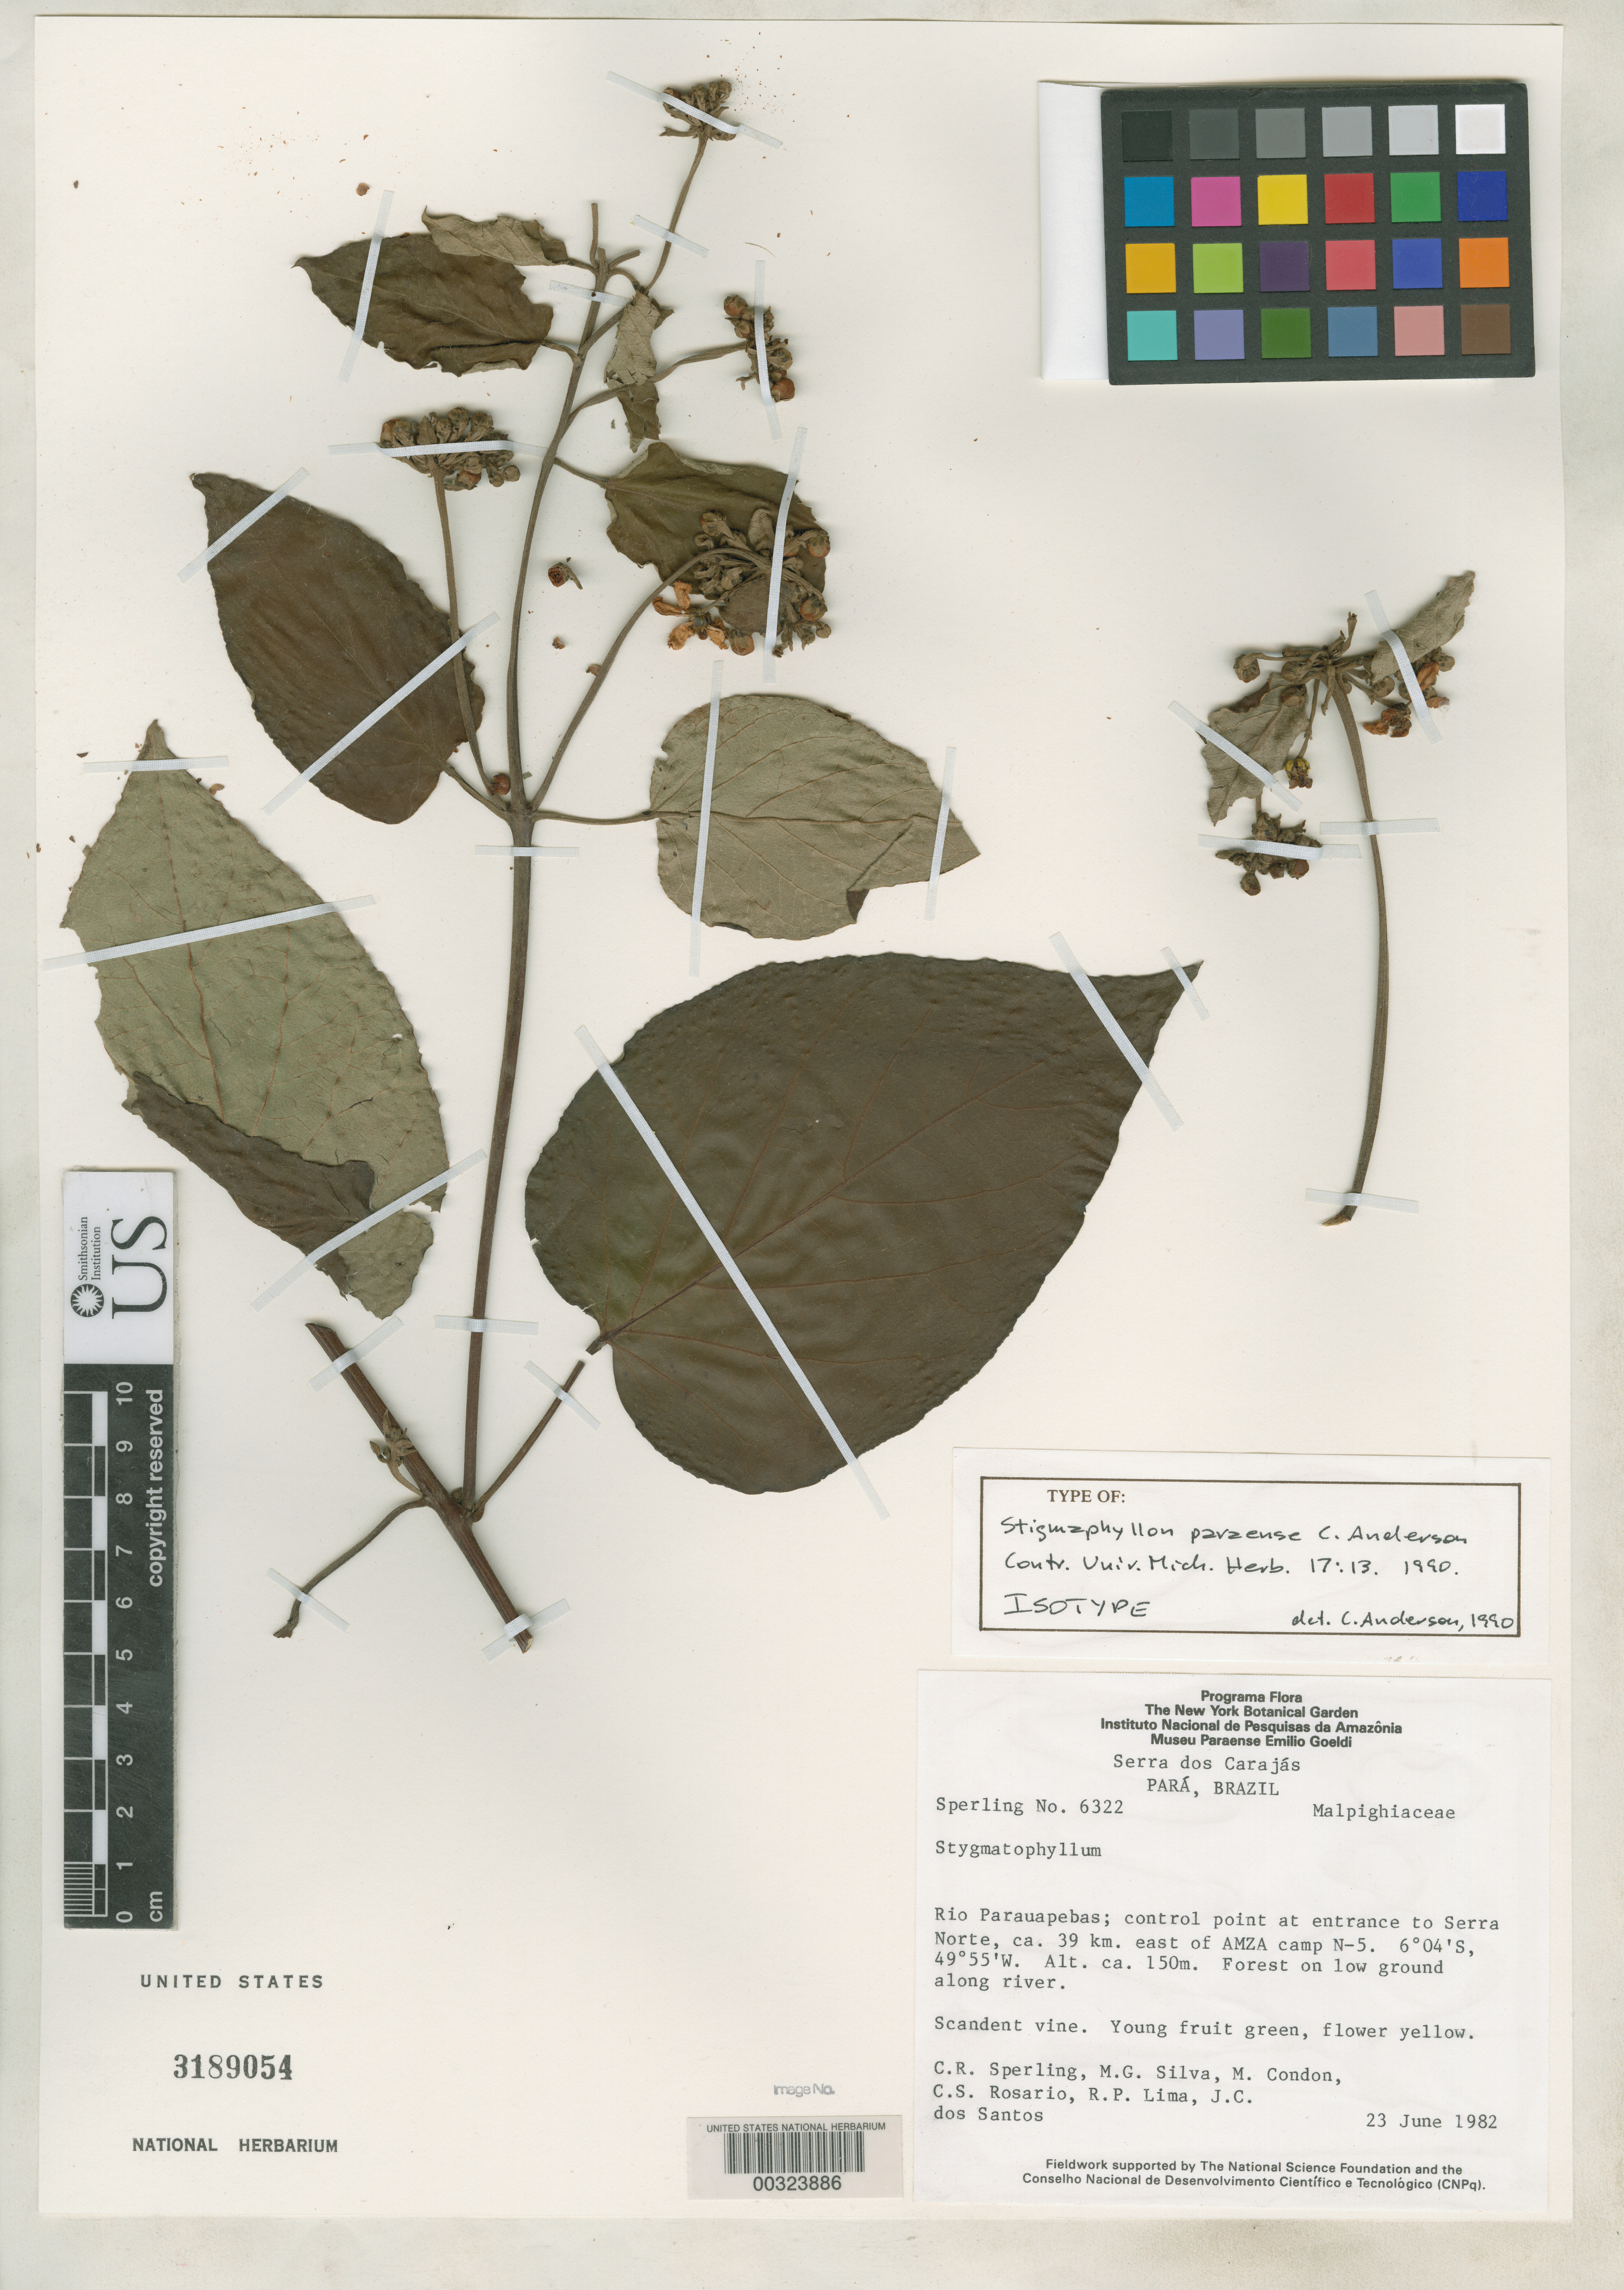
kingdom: Plantae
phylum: Tracheophyta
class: Magnoliopsida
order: Malpighiales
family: Malpighiaceae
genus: Stigmaphyllon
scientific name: Stigmaphyllon paraense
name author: C.E. Anderson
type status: Isotype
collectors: C. R. Sperling, M. G. Silva, M. A. Condon, C. S. Rosário, R. P. Lima & J. C. Santos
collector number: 6322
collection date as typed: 23 Jun 1982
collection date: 1982-06-23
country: Brazil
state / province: Pará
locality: Rio Paranapebas, control point at entrance to Serra Norte, ca. 39 km E of AMZA camp N-5.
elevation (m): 150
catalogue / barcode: US 3189054